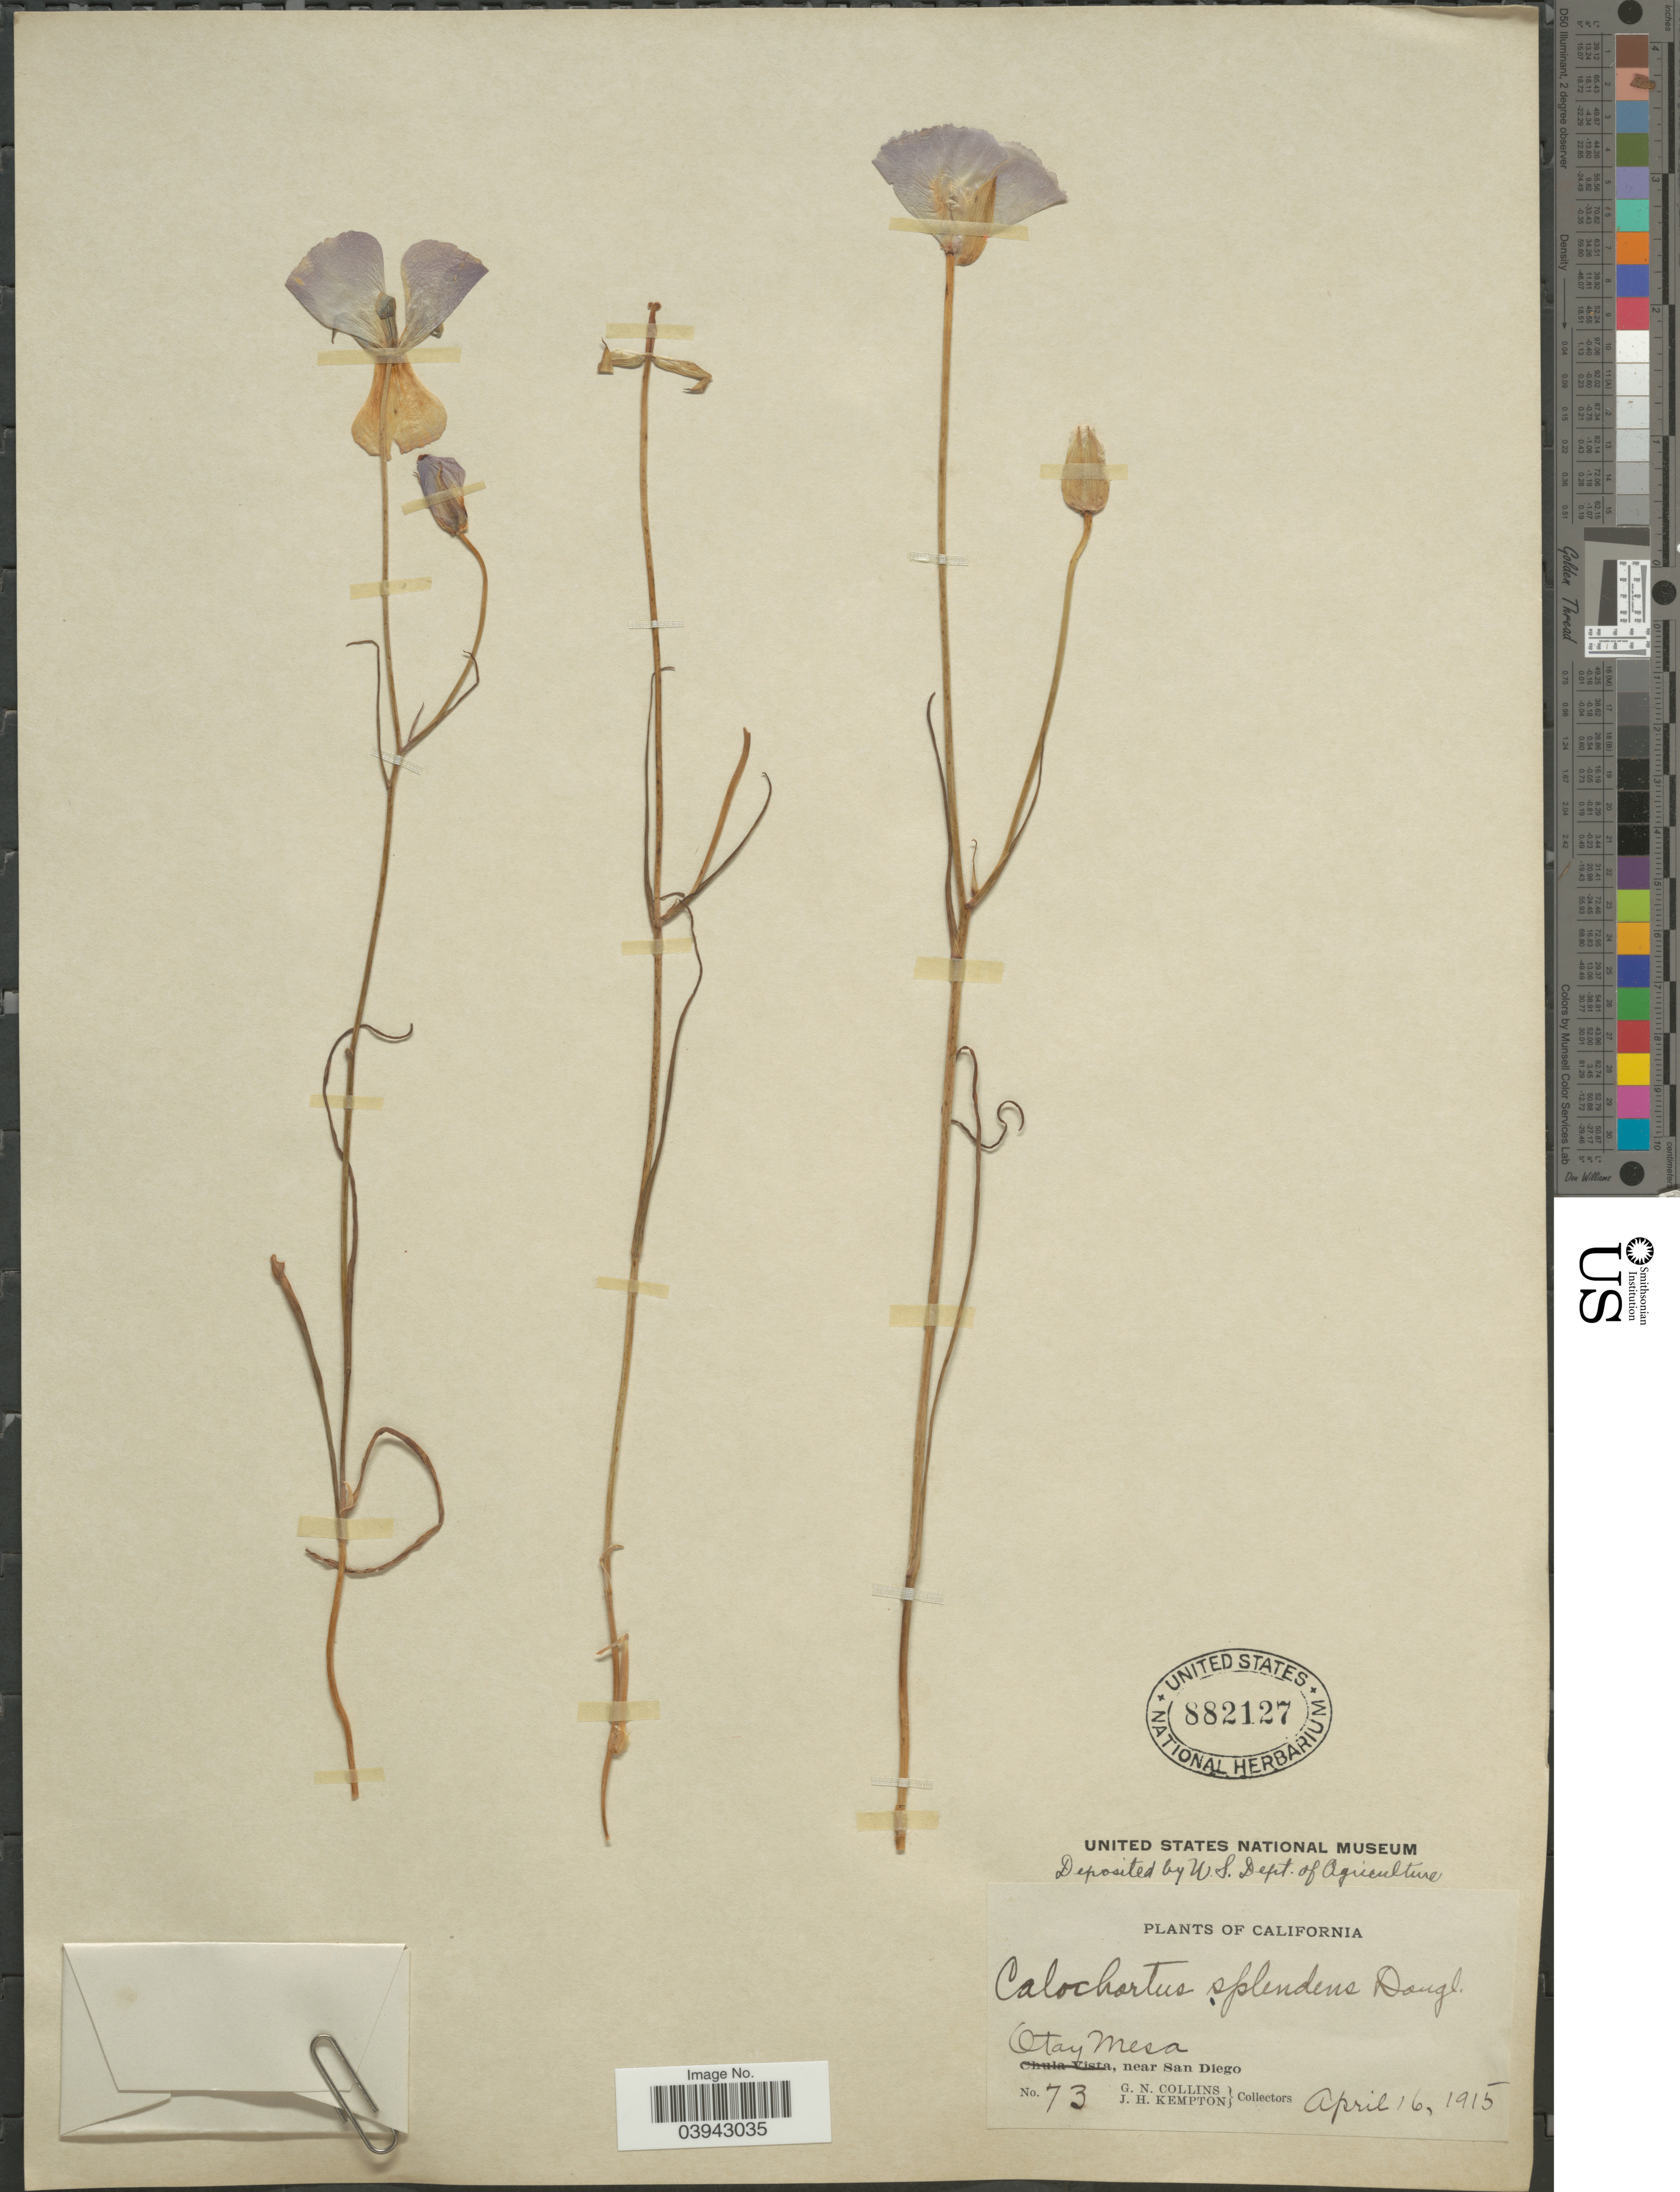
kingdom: Plantae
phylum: Tracheophyta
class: Liliopsida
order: Liliales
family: Liliaceae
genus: Calochortus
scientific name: Calochortus splendens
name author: Douglas ex Benth.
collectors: G. Collins & J. H. Kempton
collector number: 73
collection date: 1915-04-16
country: United States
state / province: California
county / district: San Diego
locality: Otay Mesa, near San Diego.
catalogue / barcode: US 882127